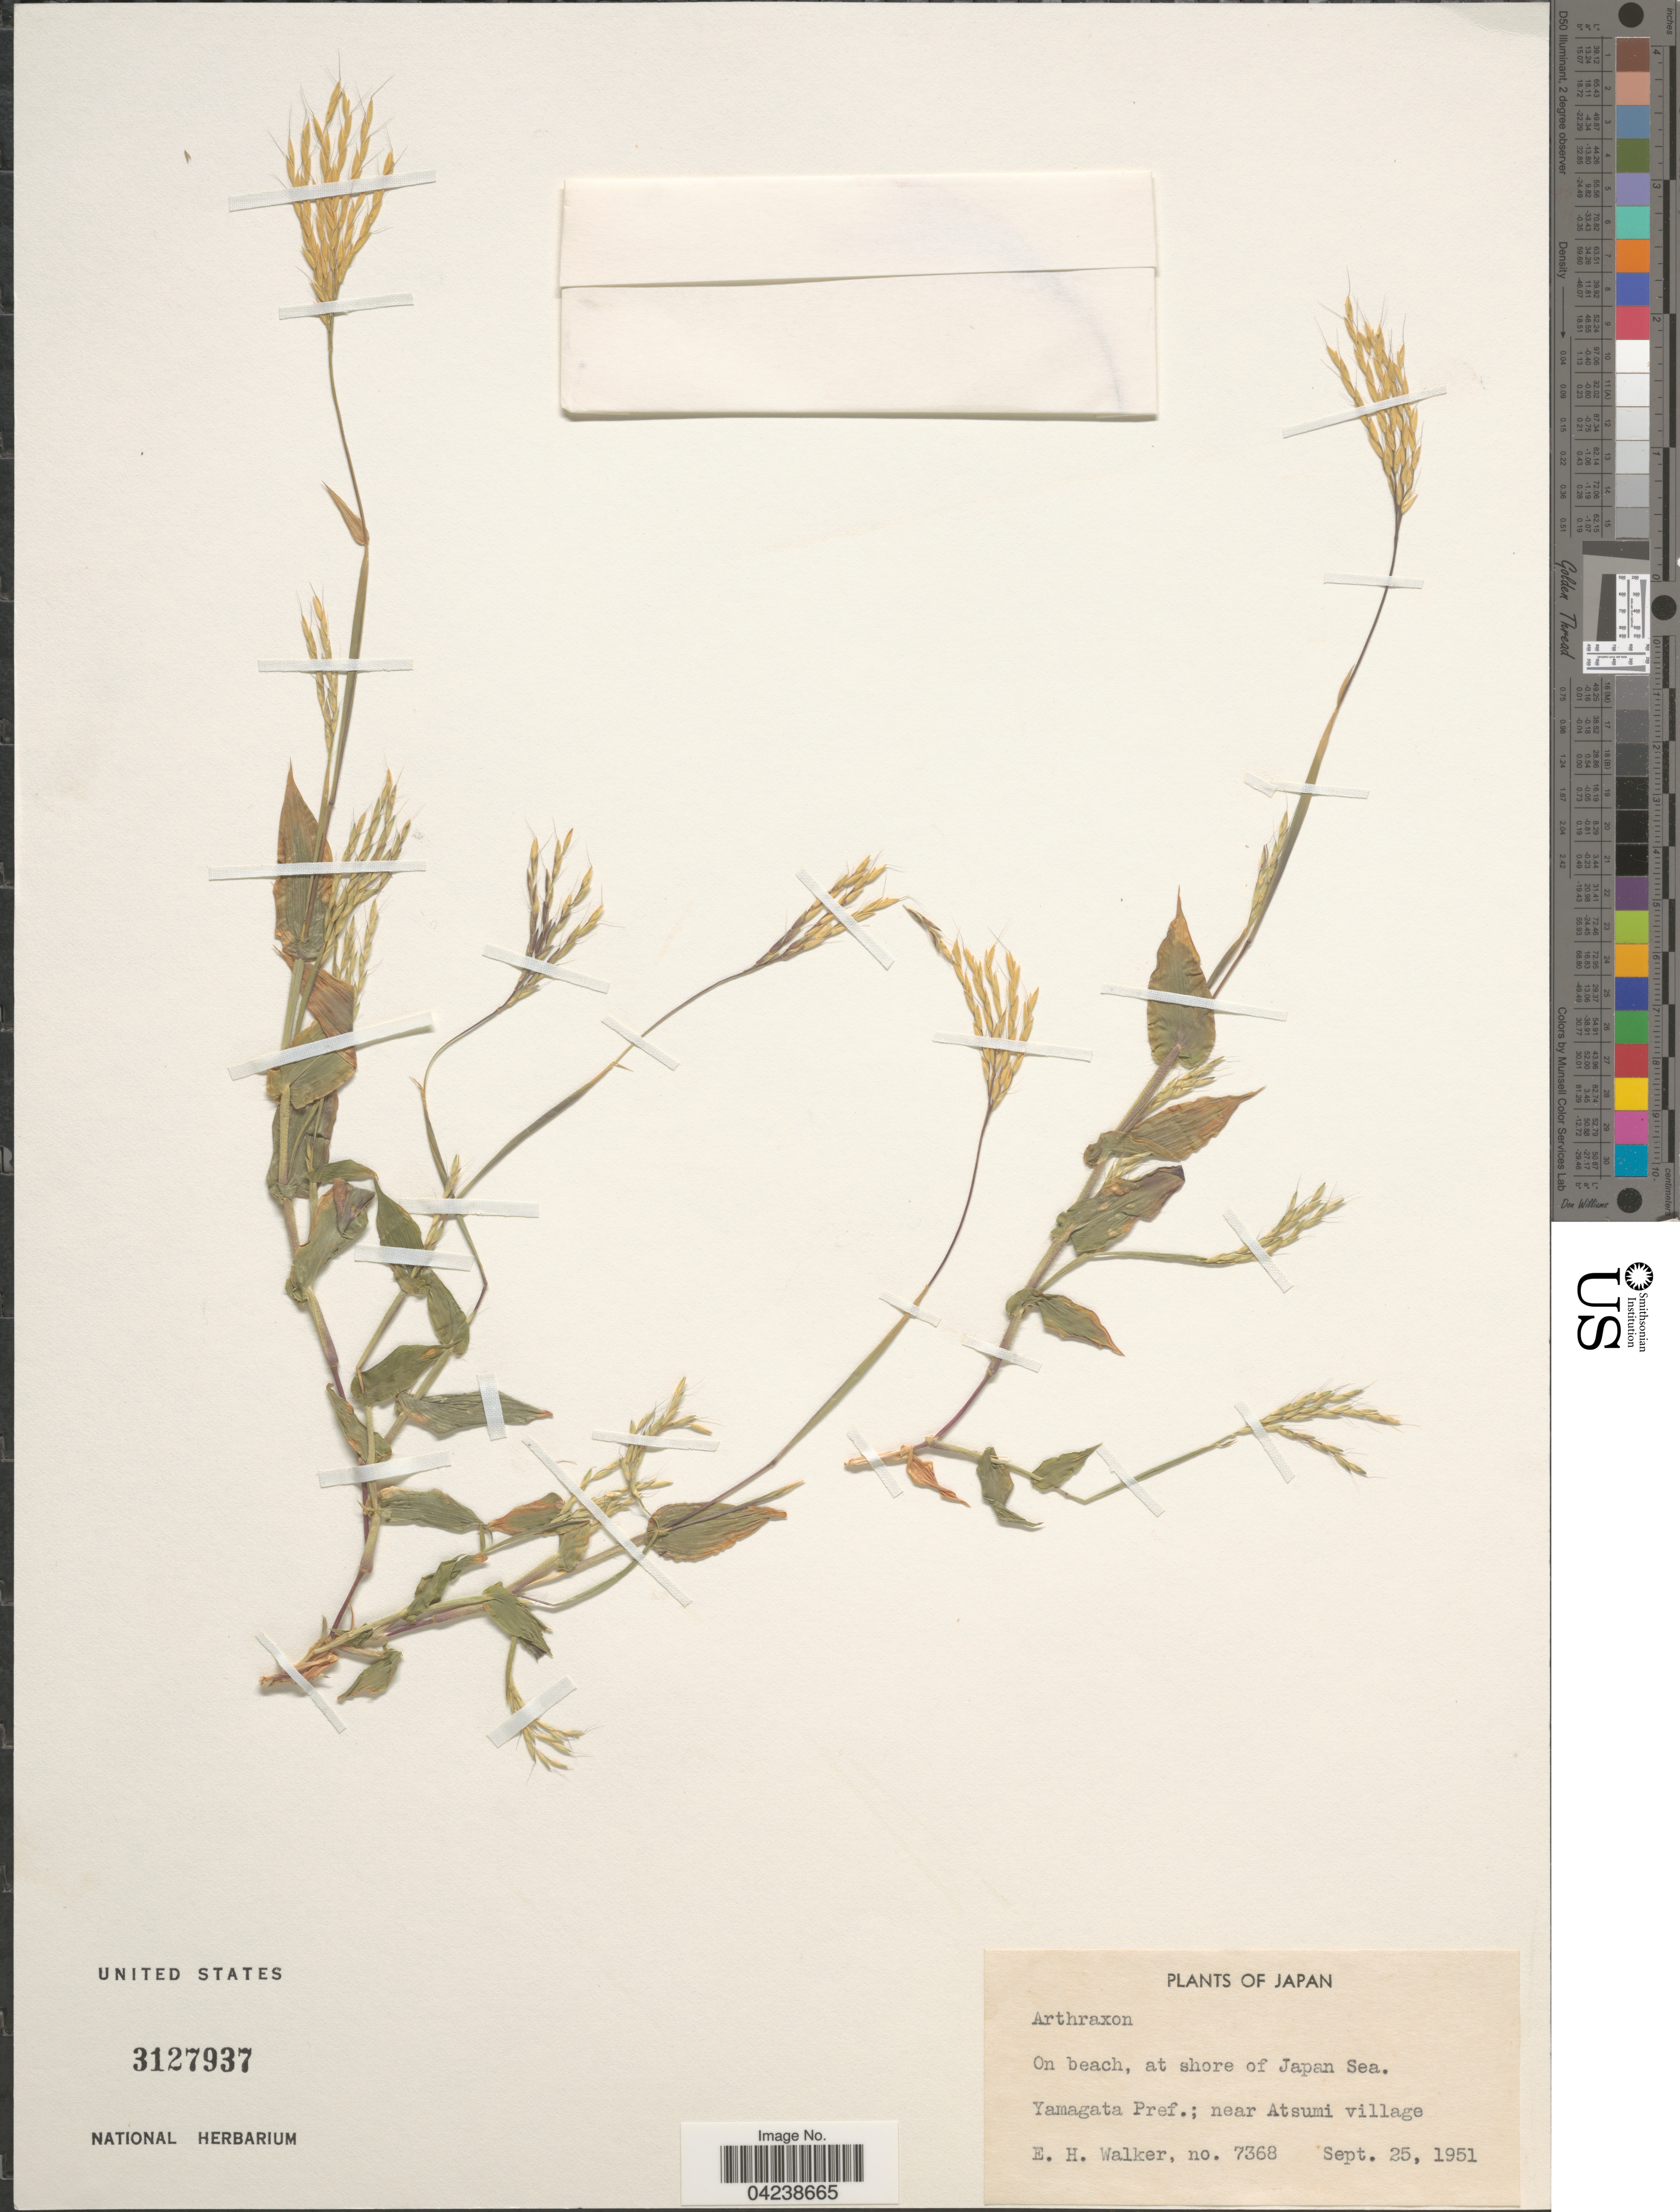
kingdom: Plantae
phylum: Tracheophyta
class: Liliopsida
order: Poales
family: Poaceae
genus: Arthraxon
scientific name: Arthraxon sp.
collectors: E. H. Walker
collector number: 7368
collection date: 1951-09-25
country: Japan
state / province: Yamagata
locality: On beach, at shore of Japan Sea. Yamagata Pref.; near Atsumi village.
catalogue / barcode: US 3127937